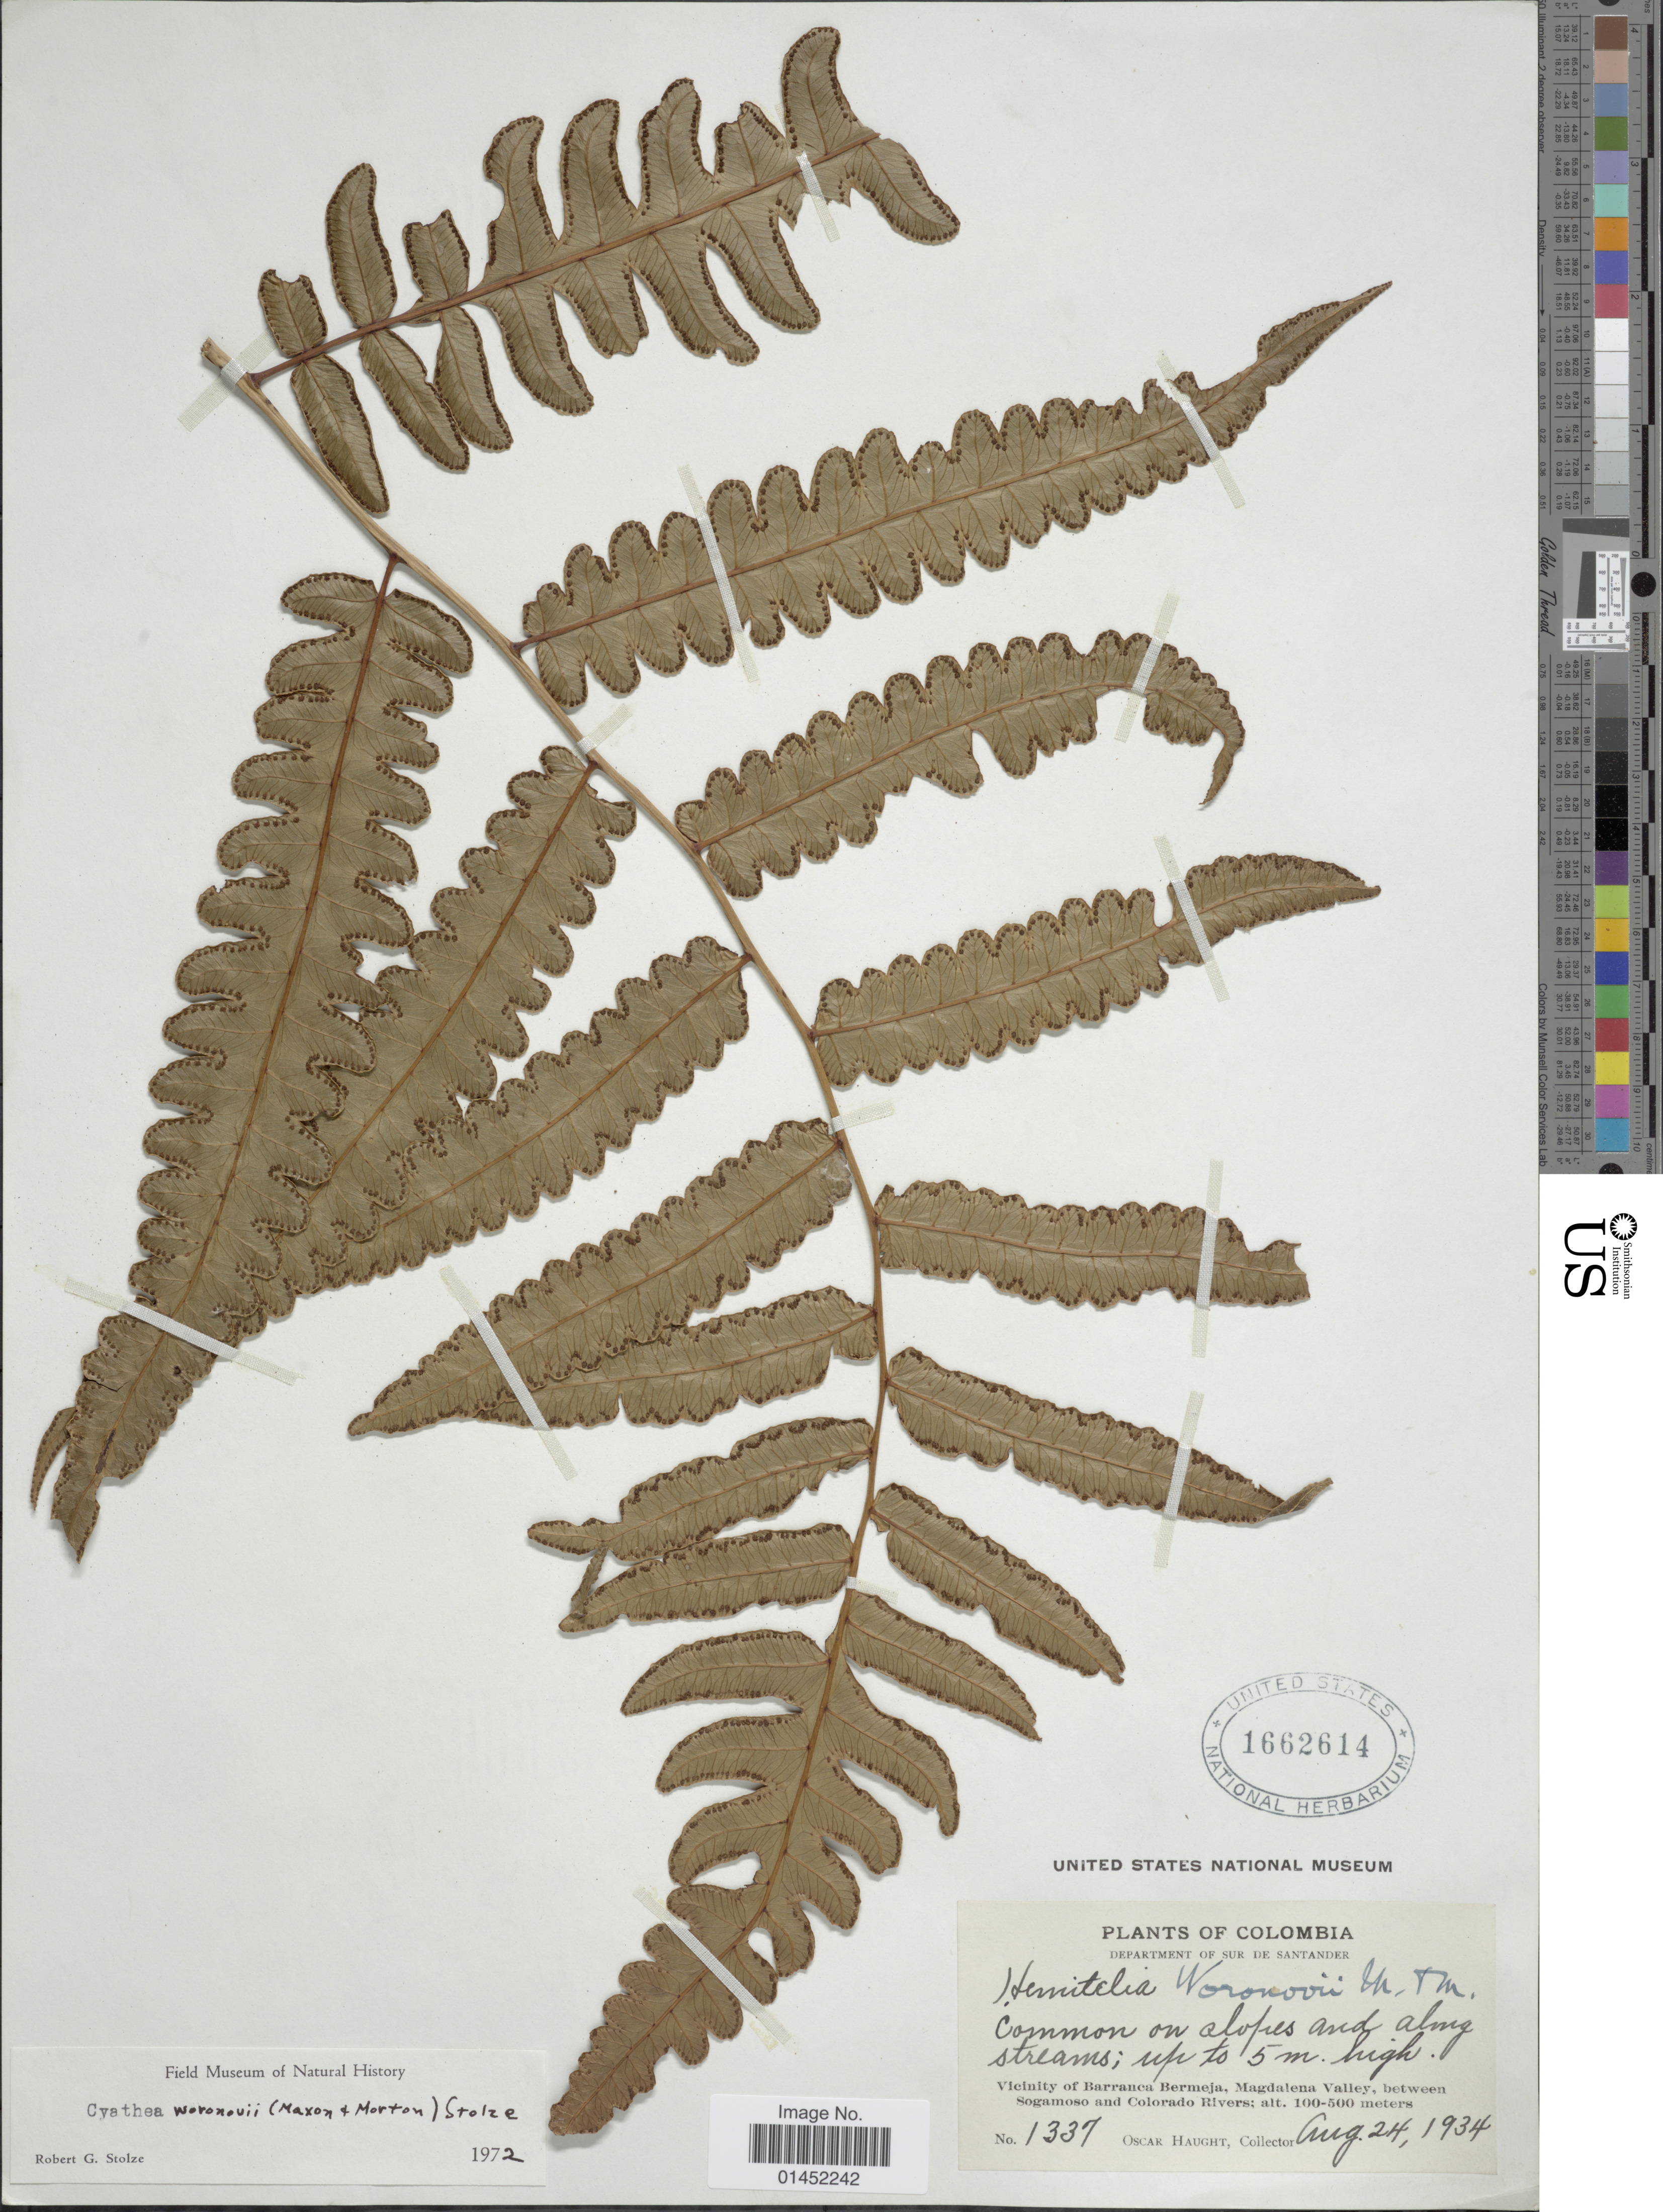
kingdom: Plantae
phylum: Tracheophyta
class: Polypodiopsida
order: Cyatheales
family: Cyatheaceae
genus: Cyathea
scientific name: Cyathea petiolata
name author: (Hook.) R.M. Tryon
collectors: O. L. Haught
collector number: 1337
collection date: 1934-08-24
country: Colombia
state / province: Santander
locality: Department of Sur de Santander, Vicinity of Barranca Bermeja, magdalena Valley, between Sogamoso and Colorado Rivers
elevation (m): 100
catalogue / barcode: US 1662614